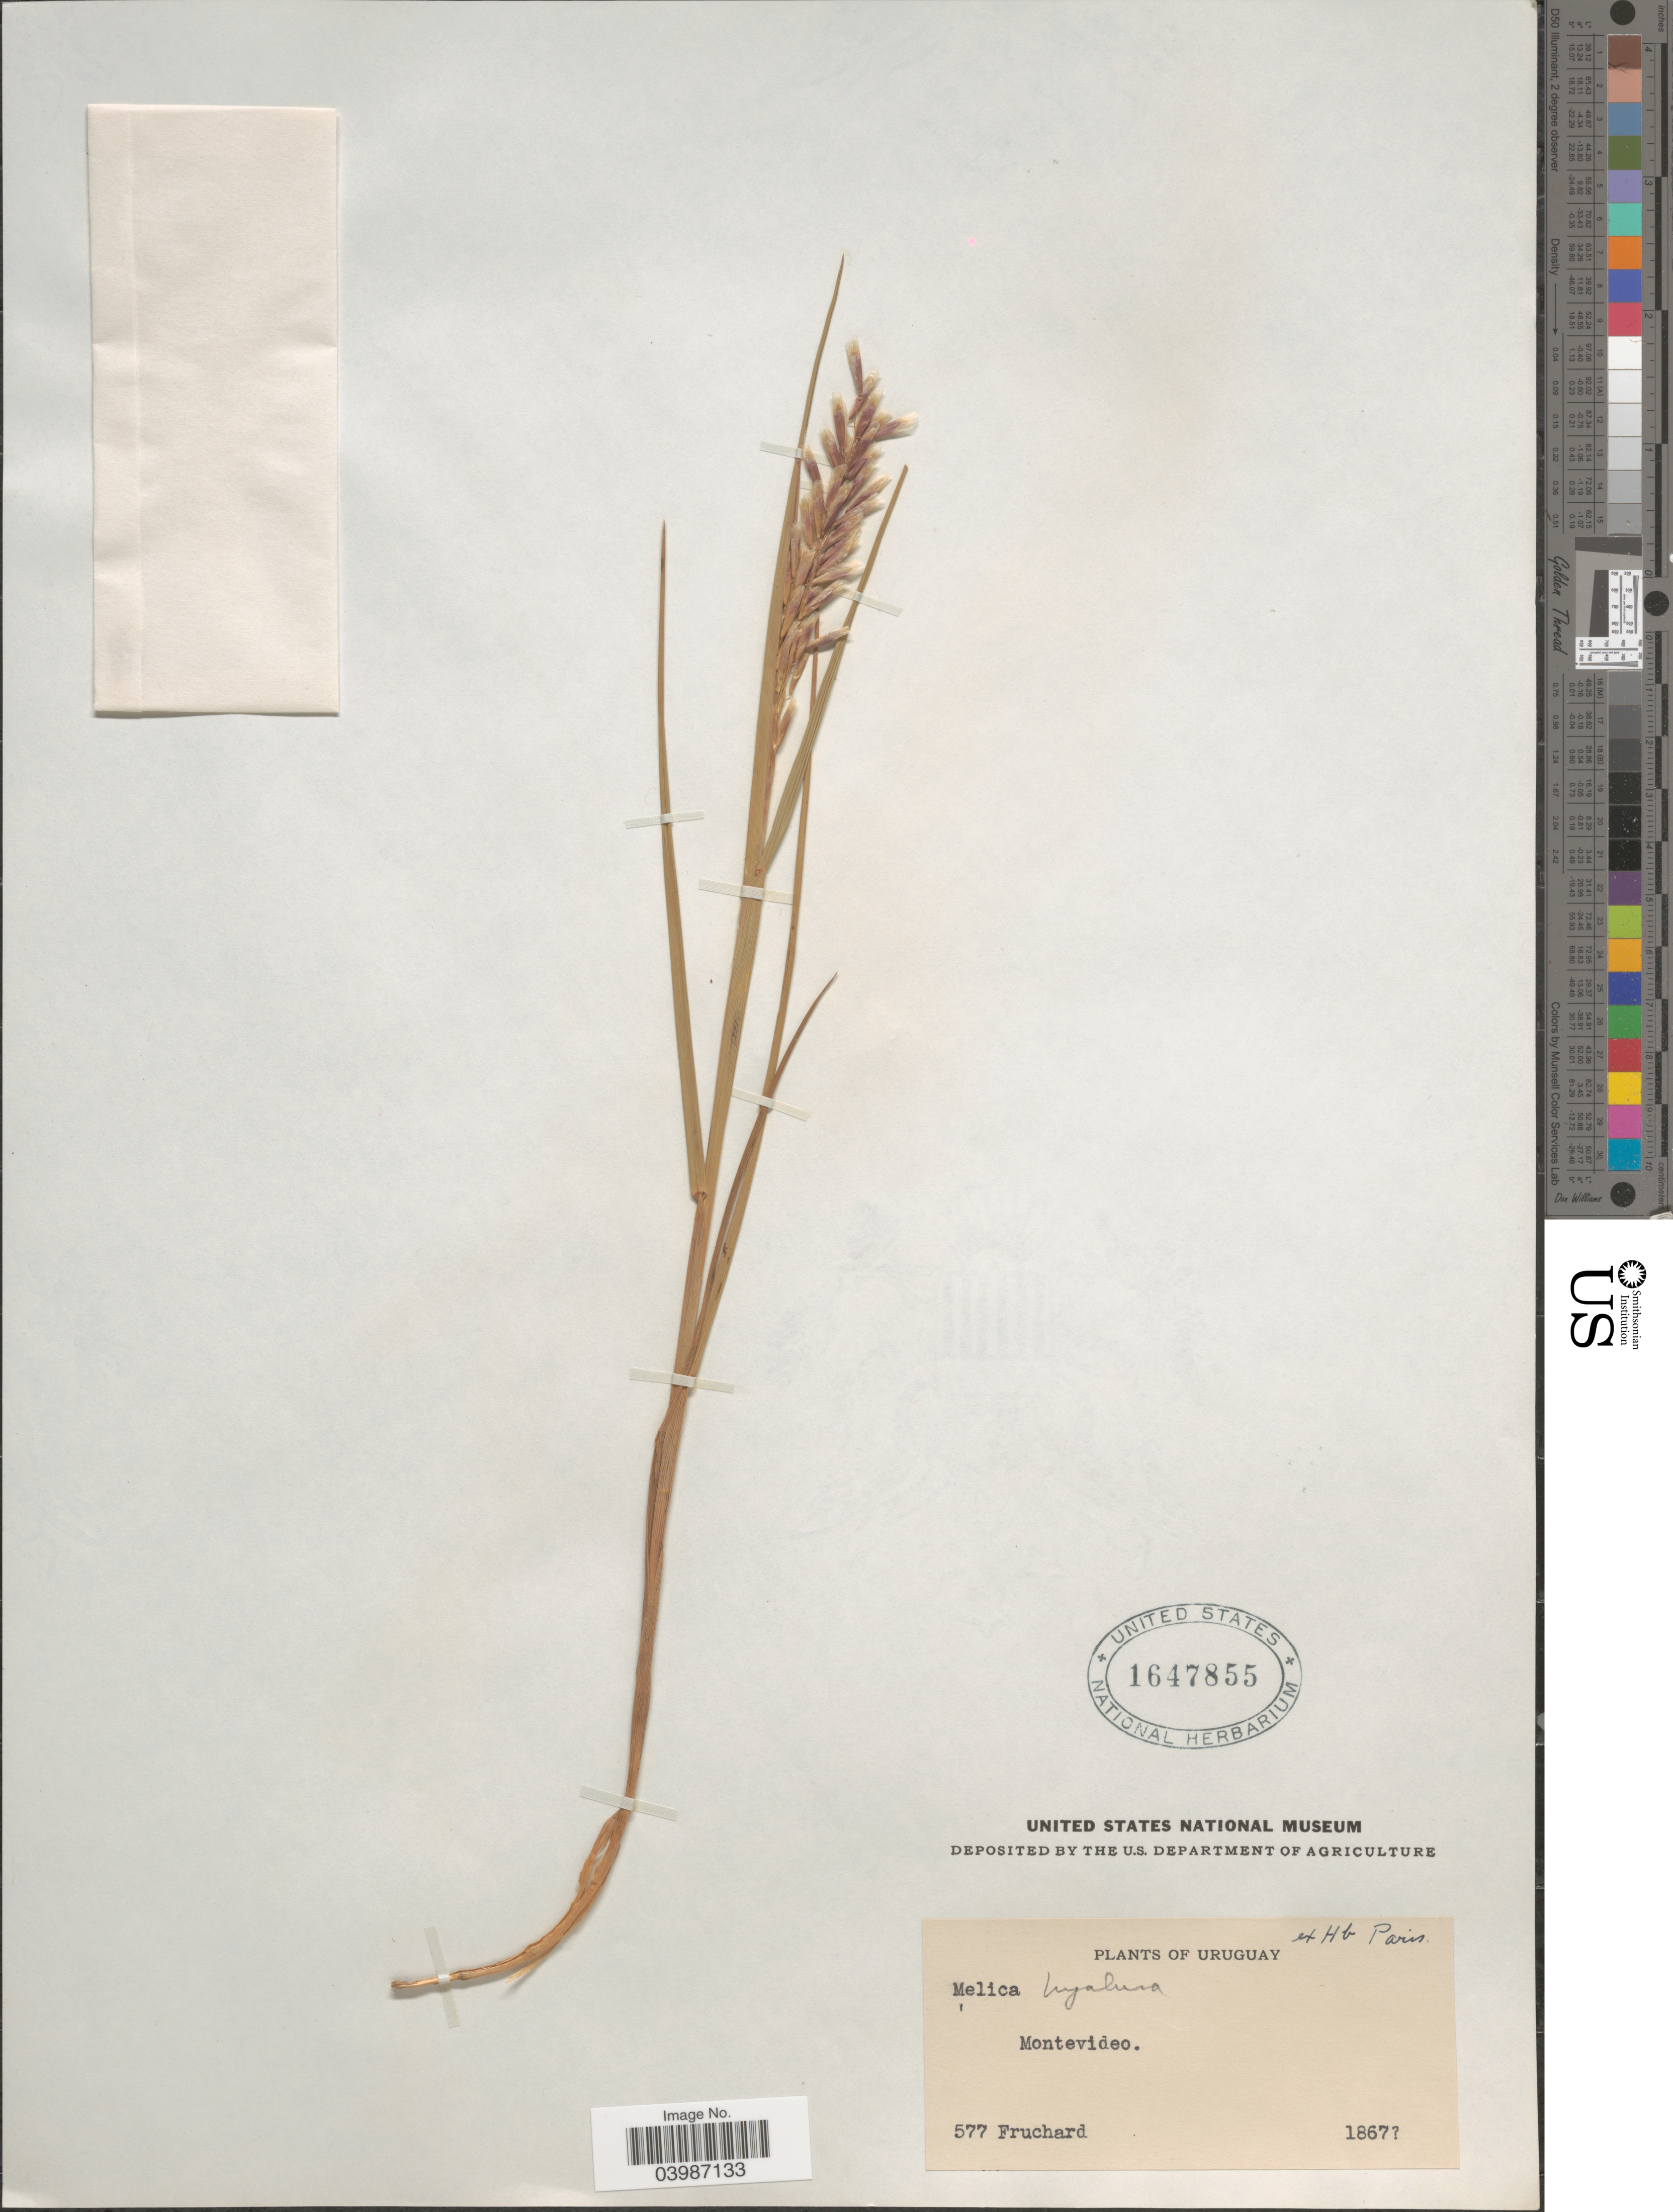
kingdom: Plantae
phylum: Tracheophyta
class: Liliopsida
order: Poales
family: Poaceae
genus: Melica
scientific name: Melica hyalina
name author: Döll in Mart.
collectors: -. Fruchard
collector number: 577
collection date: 1867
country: Uruguay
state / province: Montevideo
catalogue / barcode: US 1647855